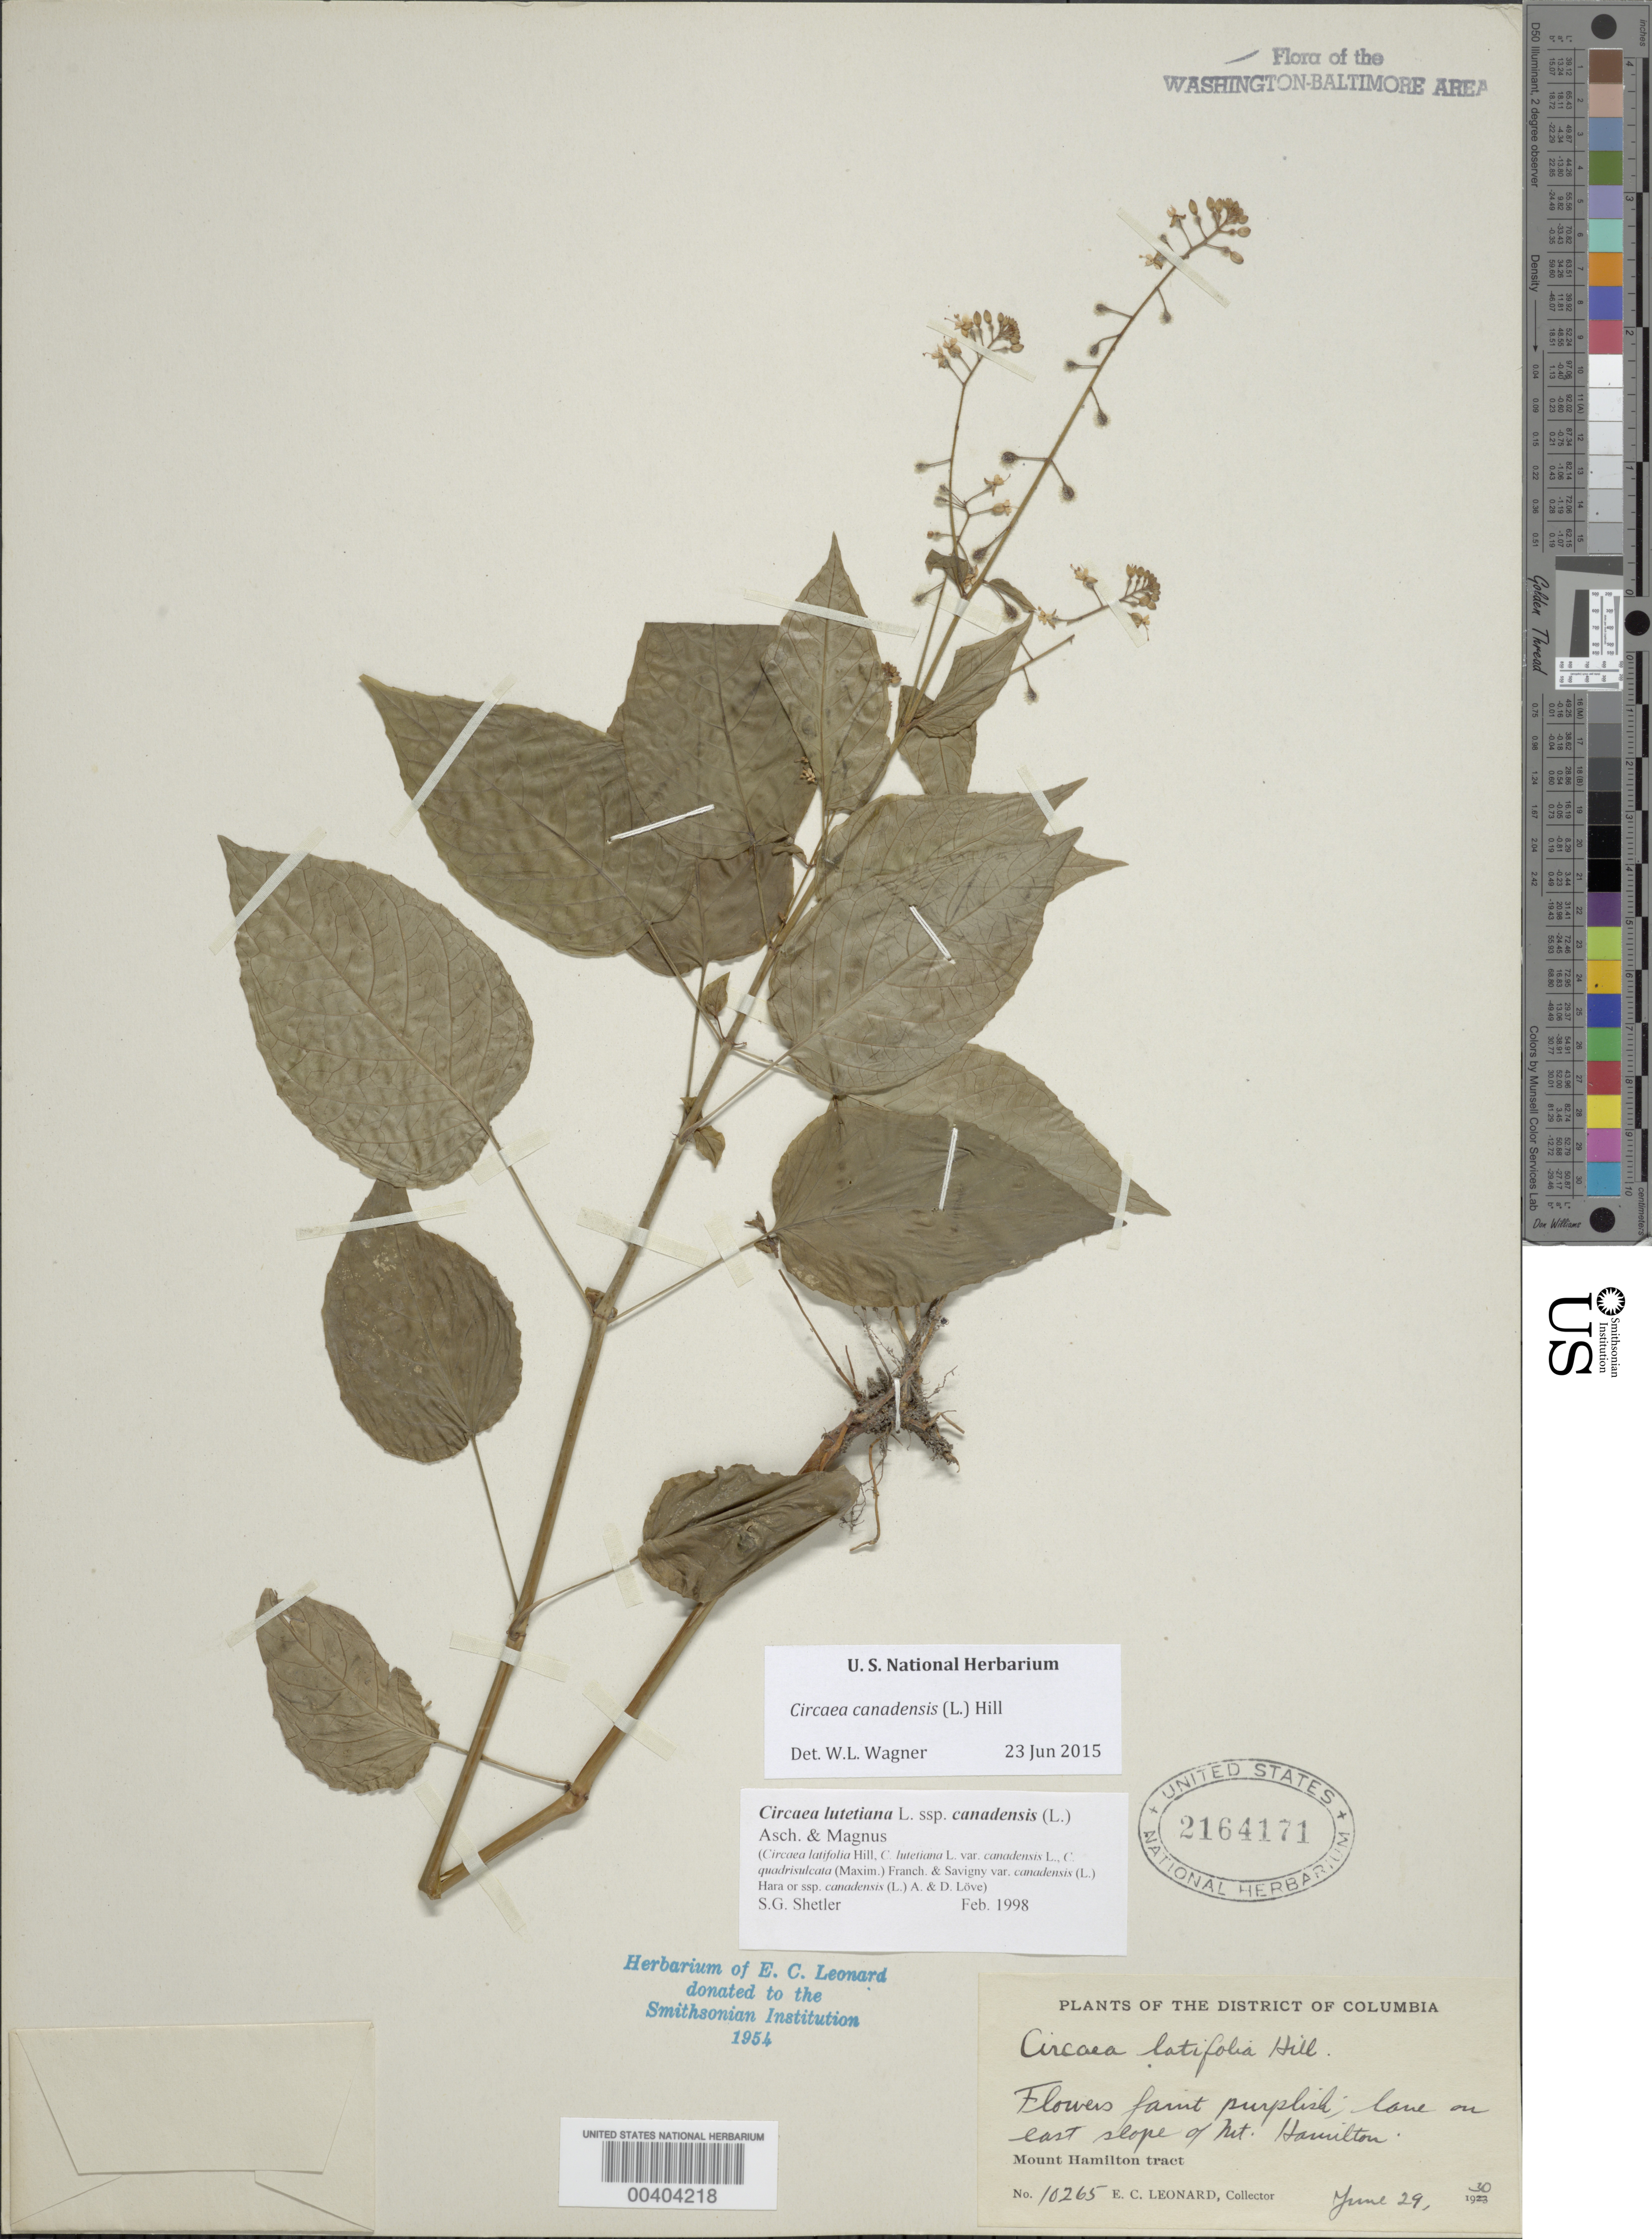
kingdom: Plantae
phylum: Tracheophyta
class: Magnoliopsida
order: Myrtales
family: Onagraceae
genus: Circaea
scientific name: Circaea canadensis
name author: (L.) Hill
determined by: Wagner, W. L., (BOT), Smithsonian Institution - National Museum of Natural History (UNITED STATES)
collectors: E. C. Leonard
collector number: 10265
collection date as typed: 29 Jun 1930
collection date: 1930-06-29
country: United States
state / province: District of Columbia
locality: Mount Hamilton Tract, E slope of Mt. Hamilton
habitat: Lane on slope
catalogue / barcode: US 2164171